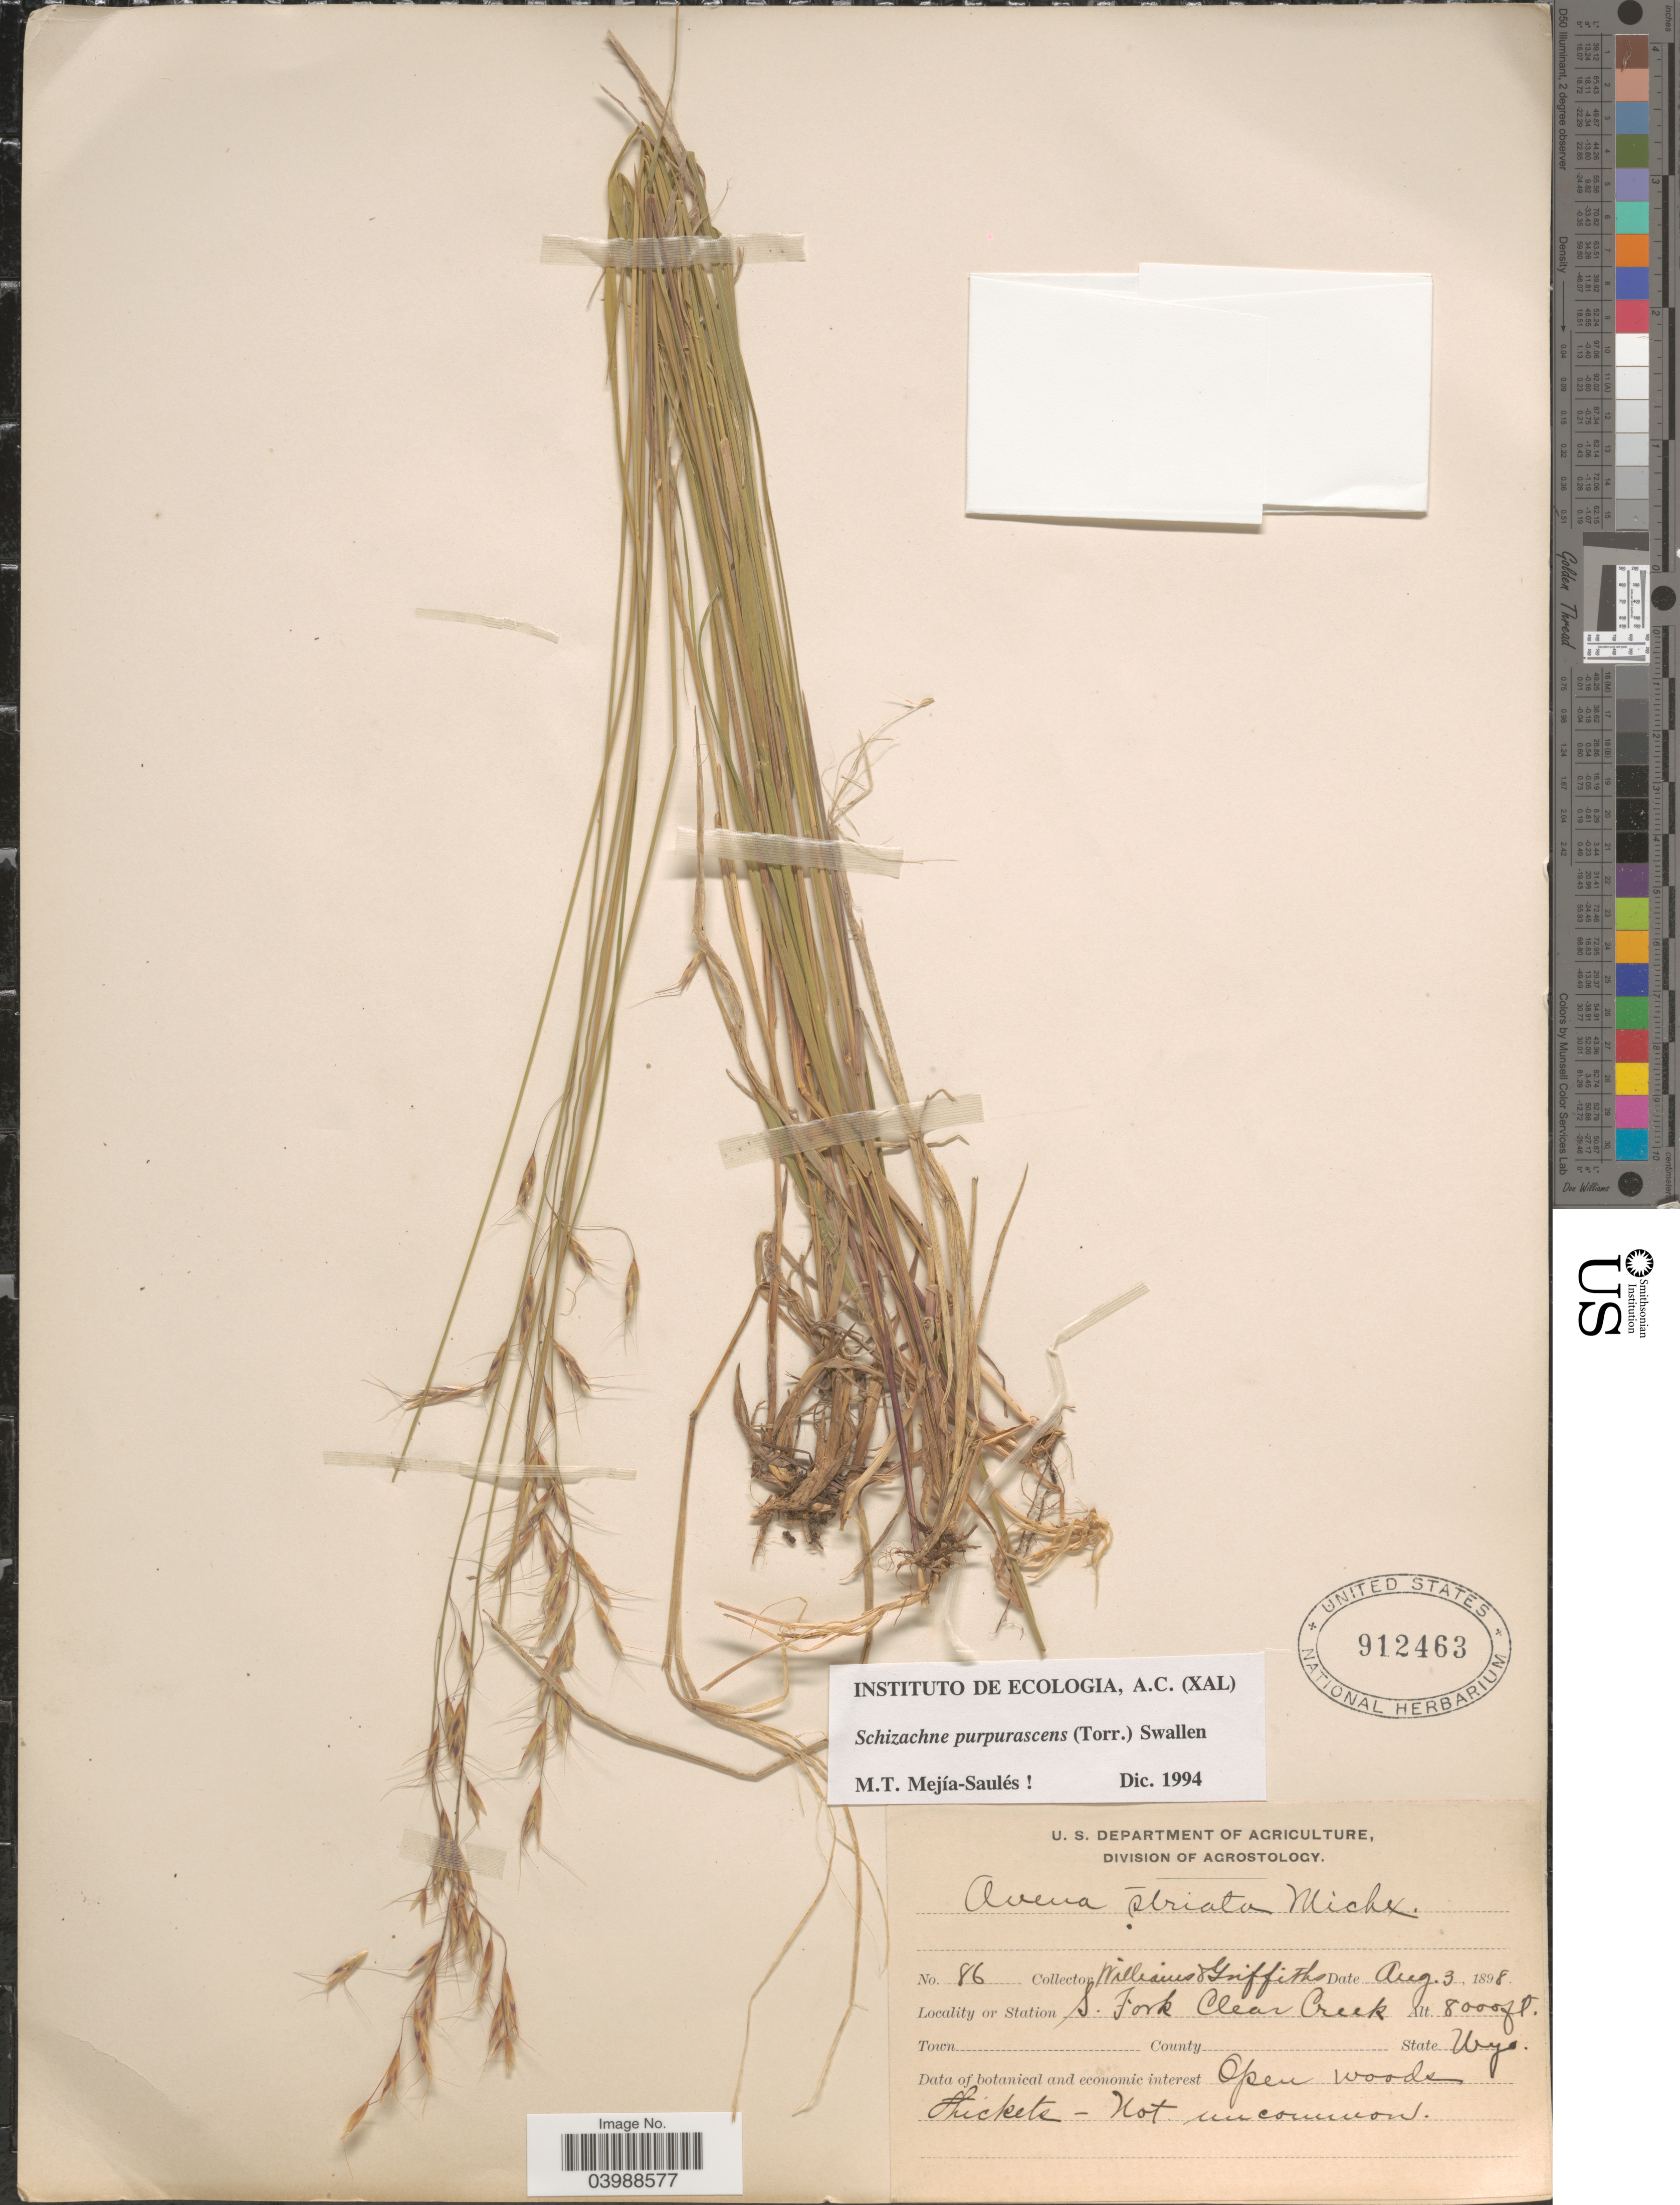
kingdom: Plantae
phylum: Tracheophyta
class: Liliopsida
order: Poales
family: Poaceae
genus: Schizachne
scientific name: Schizachne purpurascens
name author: (Torr.) Swallen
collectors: -- Williams & -- Griffiths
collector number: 86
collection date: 1898-08-03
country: United States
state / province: Wyoming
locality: Station S. Fork Clear Creek.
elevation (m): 2438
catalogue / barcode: US 912463